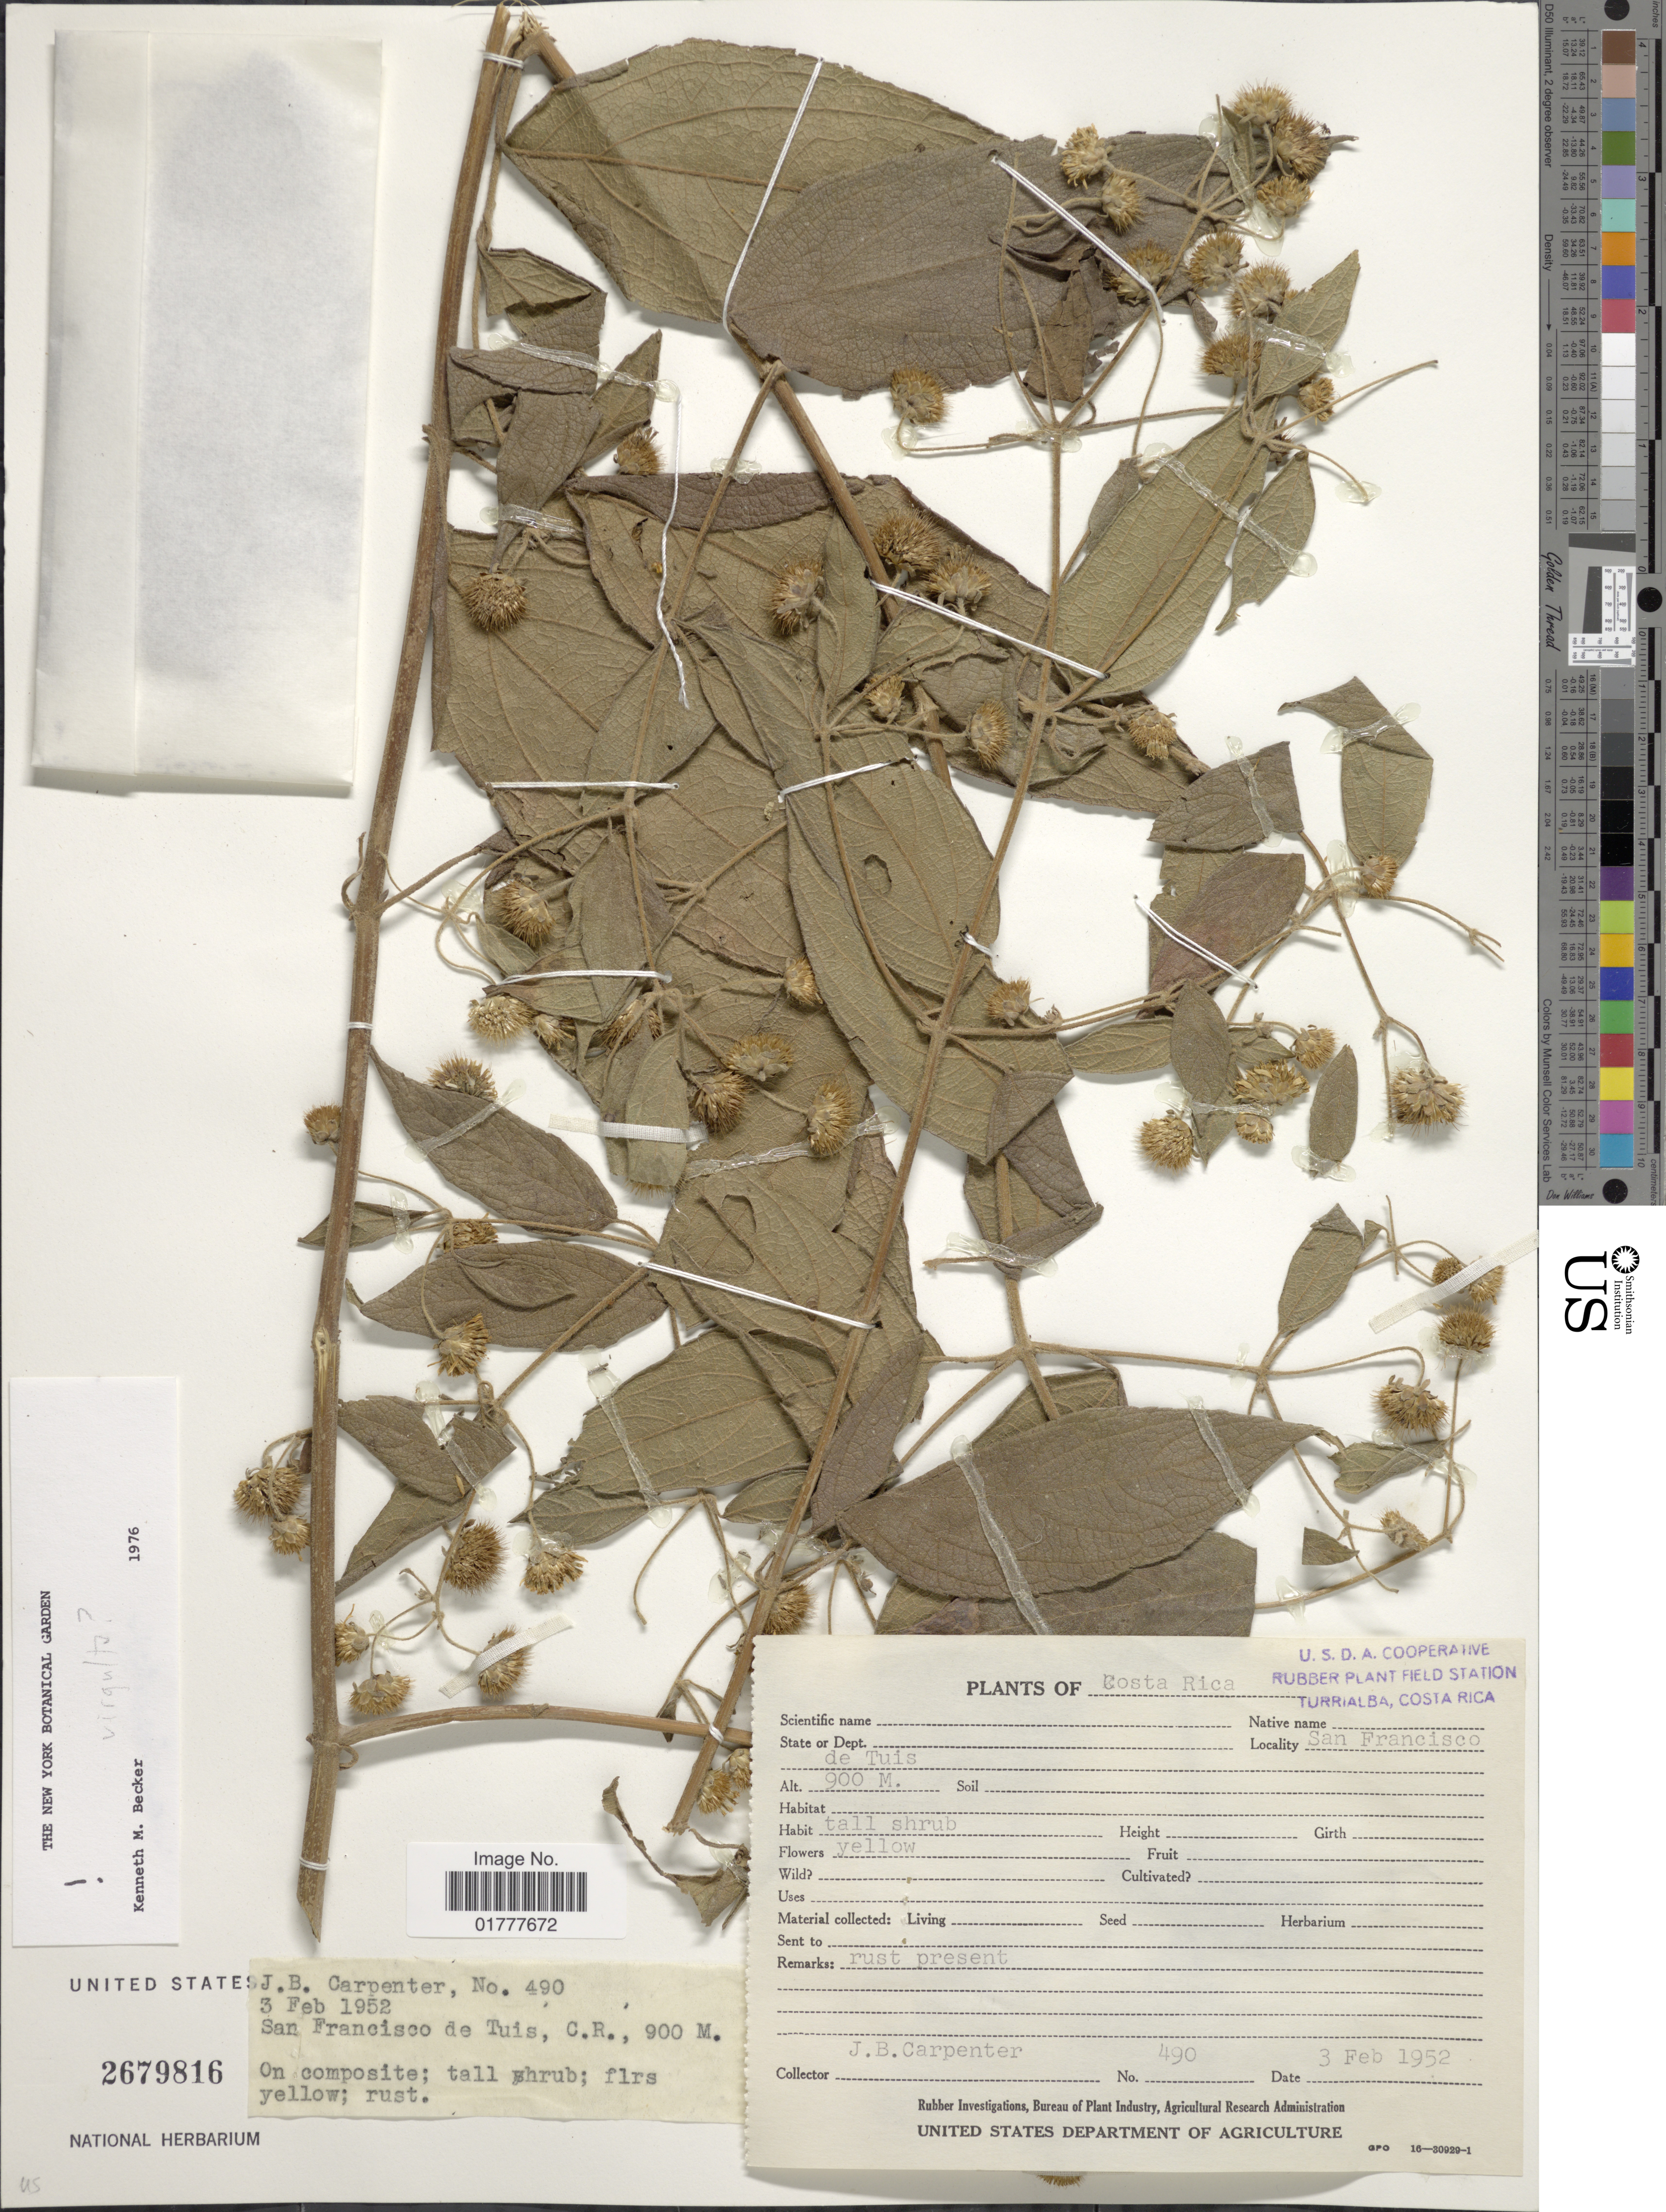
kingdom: Plantae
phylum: Tracheophyta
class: Magnoliopsida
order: Asterales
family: Asteraceae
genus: Zexmenia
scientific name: Zexmenia virgulta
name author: Klatt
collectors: J. Carpenter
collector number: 490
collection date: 1952-02-03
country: Costa Rica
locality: De Tuis, San Francisco.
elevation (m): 900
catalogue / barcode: US 2679816